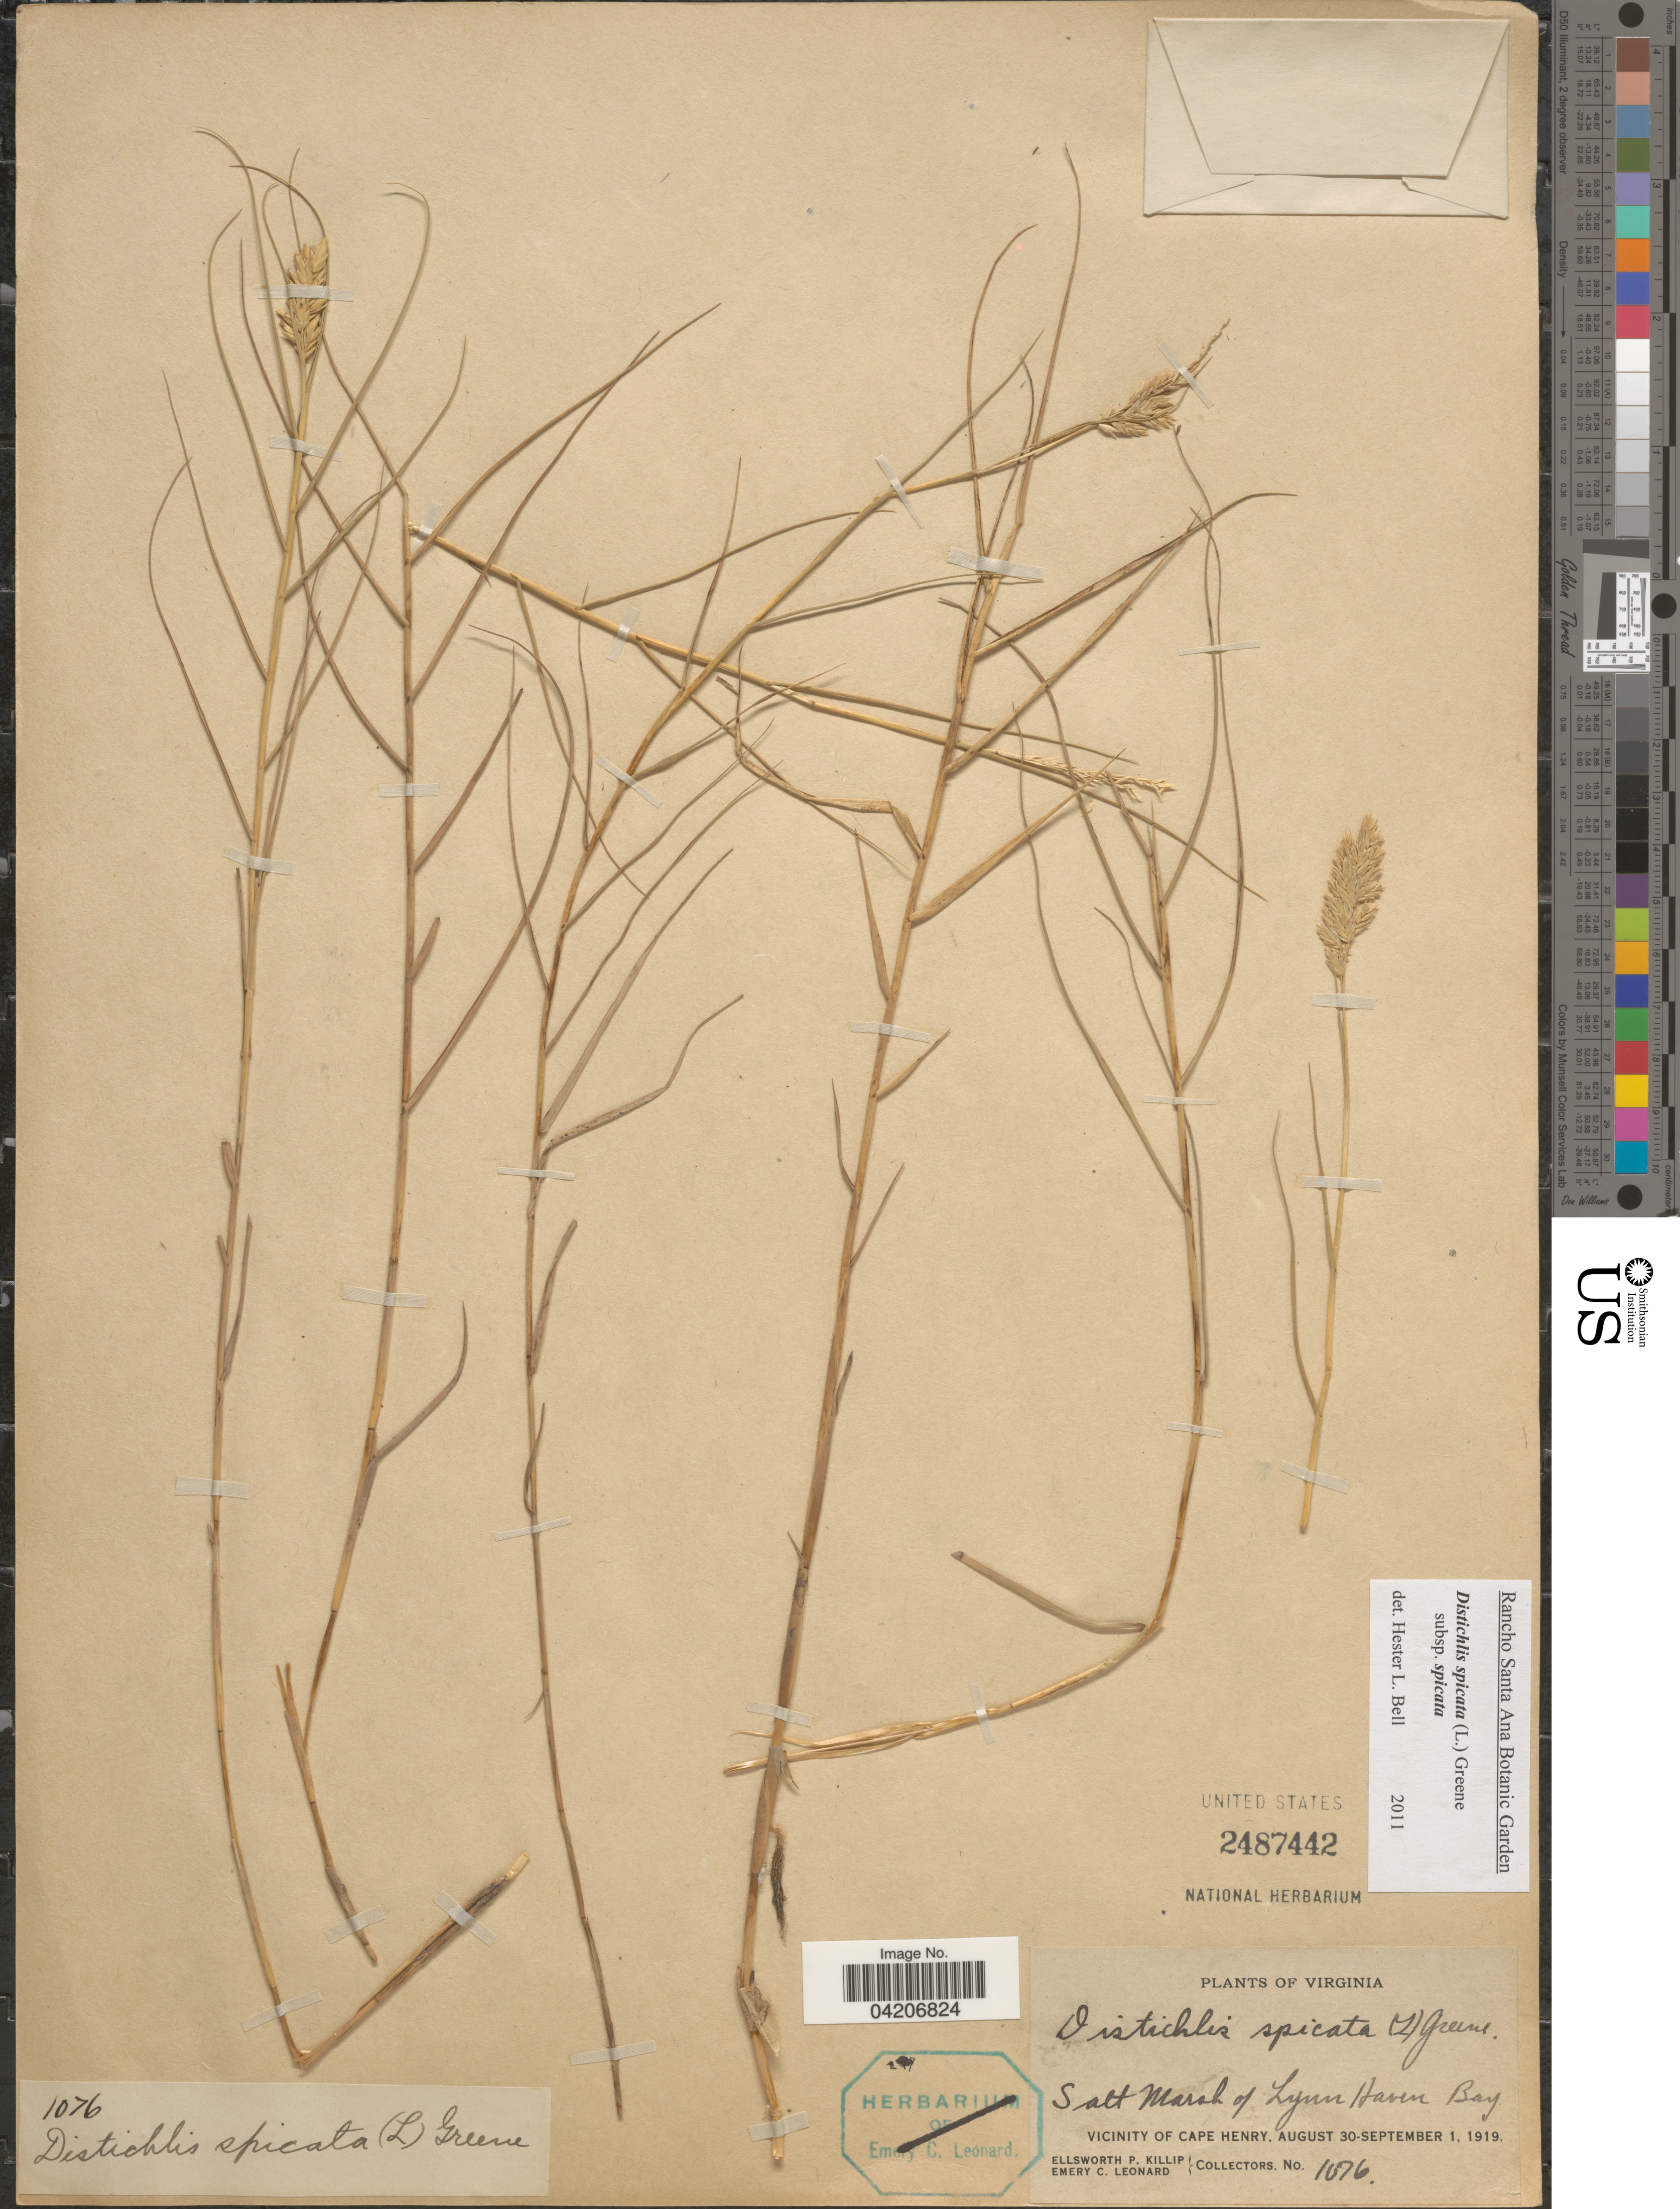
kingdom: Plantae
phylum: Tracheophyta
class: Liliopsida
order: Poales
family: Poaceae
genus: Distichlis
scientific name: Distichlis spicata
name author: (L.) Greene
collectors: E. P. Killip & E. C. Leonard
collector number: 1076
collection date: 1919-08-30/1919-09-01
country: United States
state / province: Virginia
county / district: City of Virginia Beach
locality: Salt Marsh of Lynn Haven Bay. Vicinity of Cape Henry.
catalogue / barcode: US 2487442